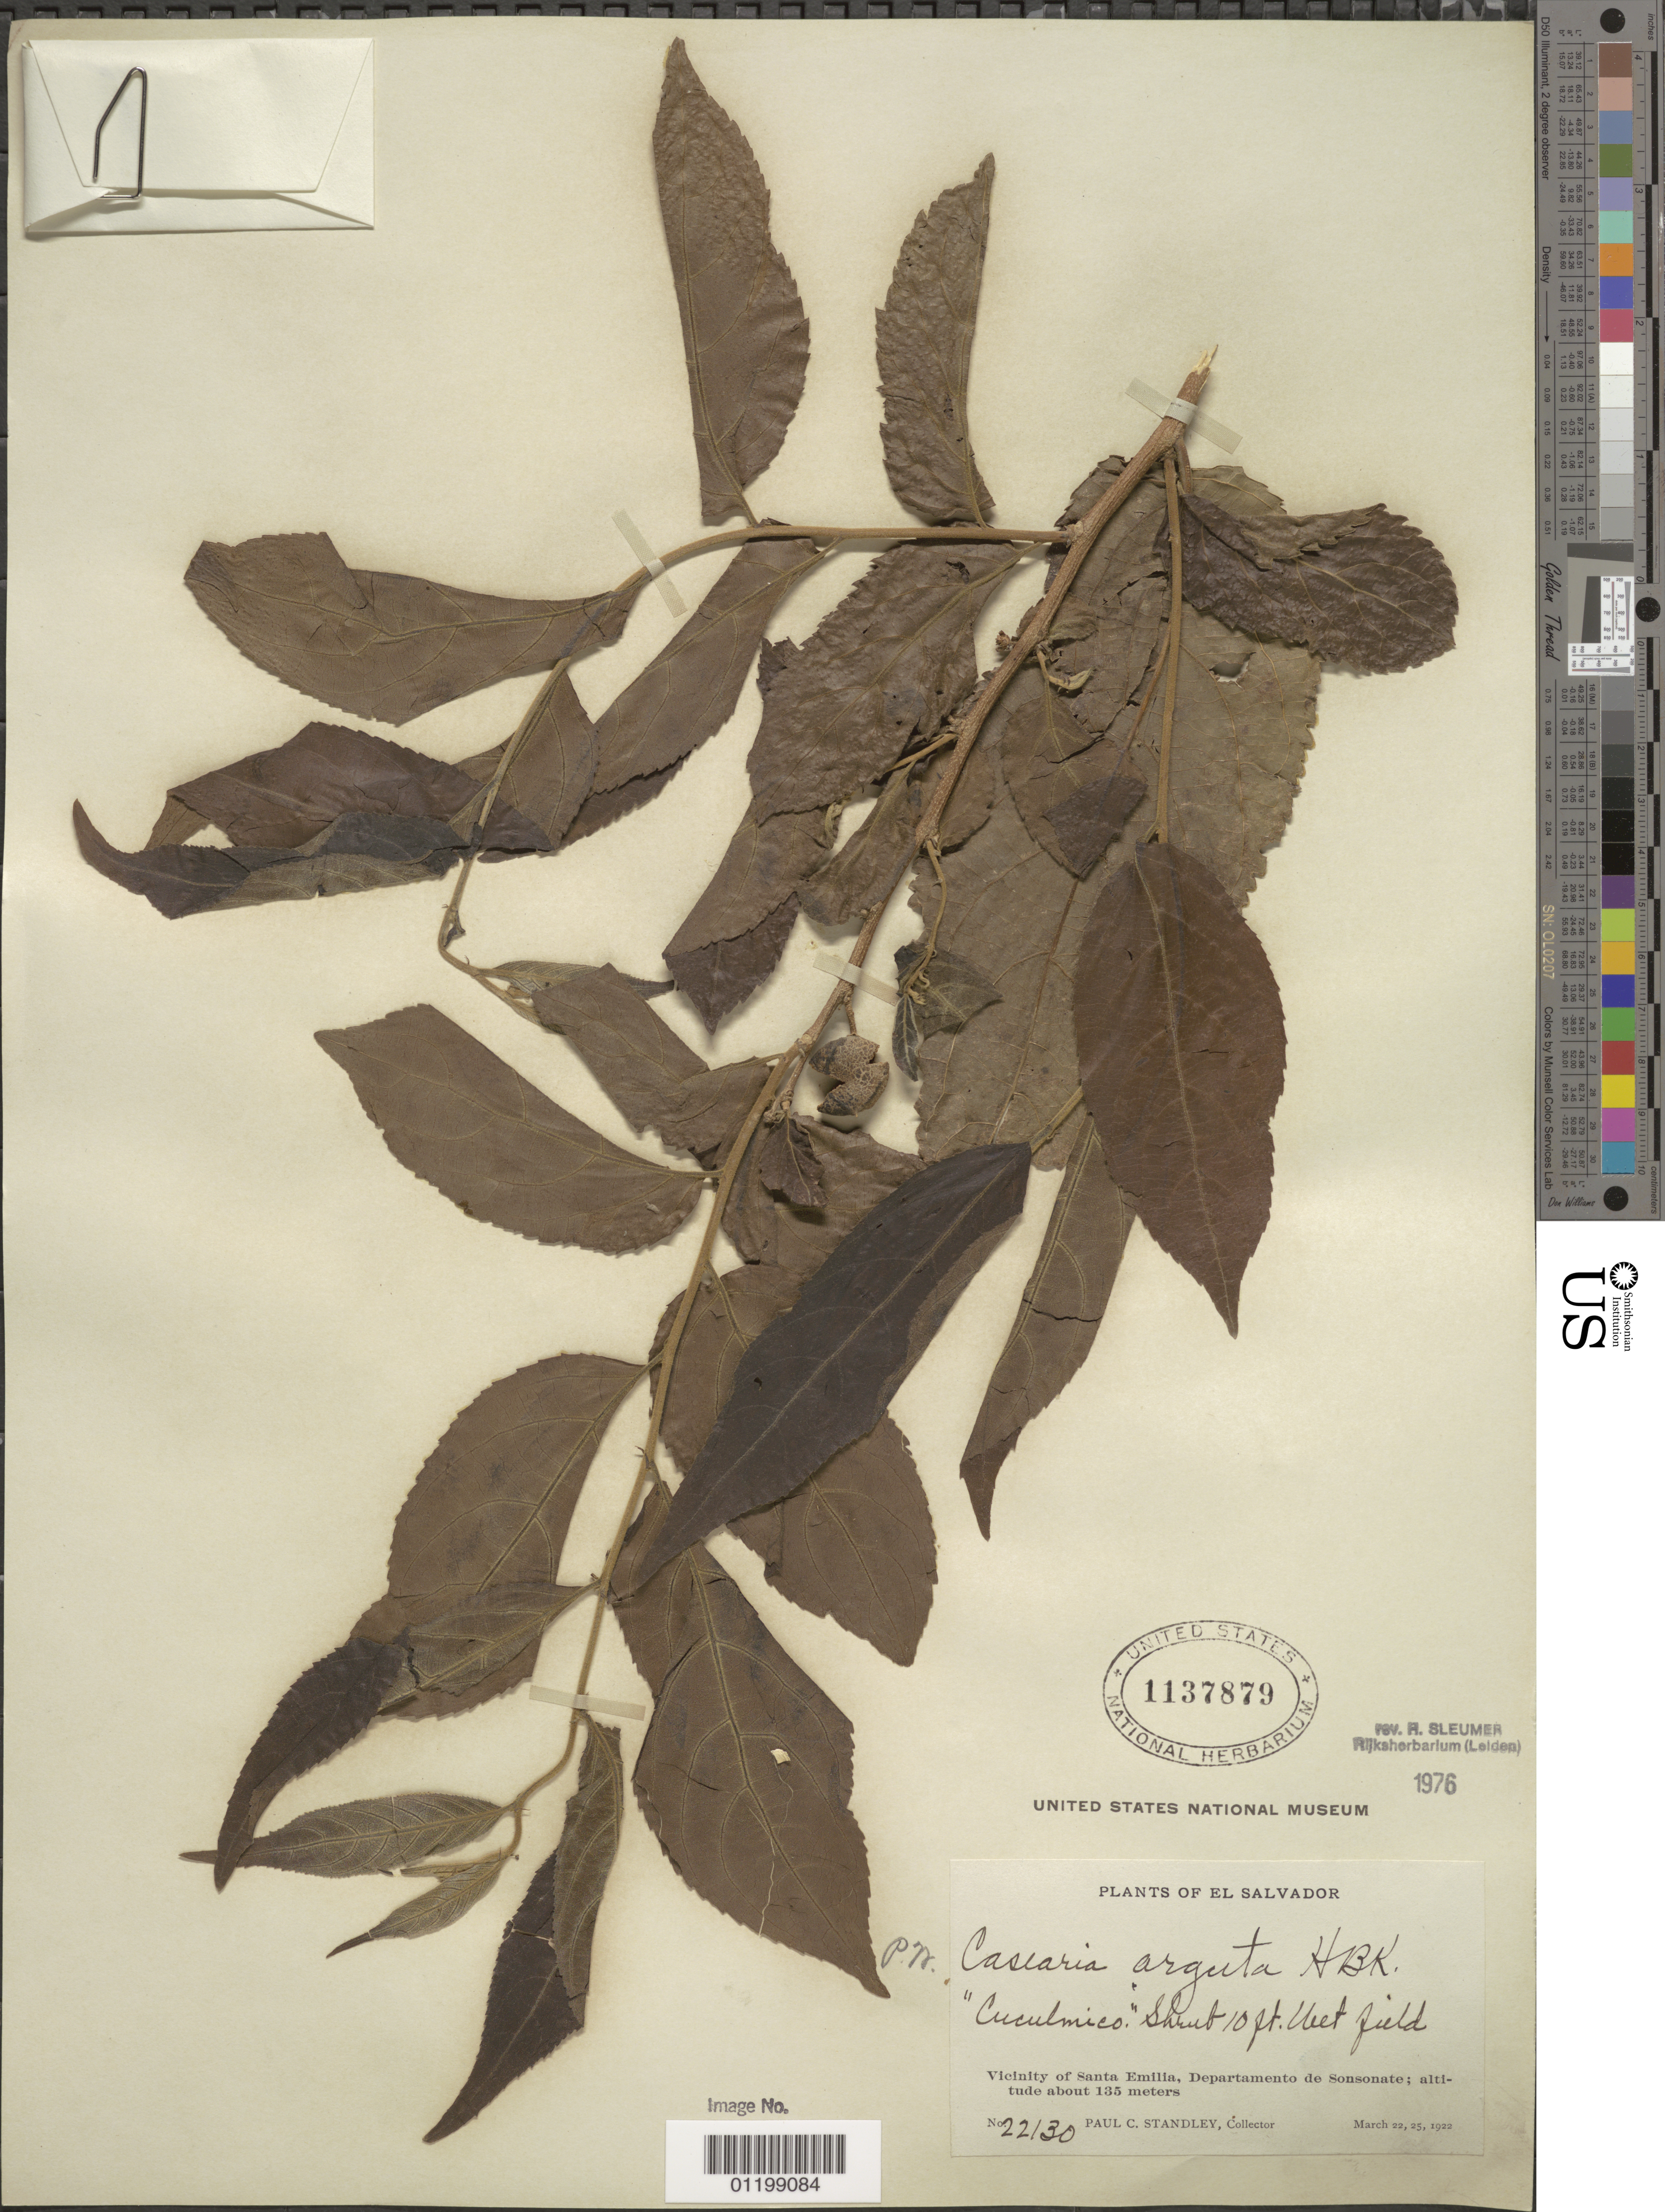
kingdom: Plantae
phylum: Tracheophyta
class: Magnoliopsida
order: Malpighiales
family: Salicaceae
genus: Casearia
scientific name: Casearia arguta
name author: Kunth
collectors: P. C. Standley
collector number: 22130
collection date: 1922-03-22,1922-03-25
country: El Salvador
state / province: Sonsonate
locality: Vicitity of Santa Emilia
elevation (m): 135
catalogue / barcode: US 1137879